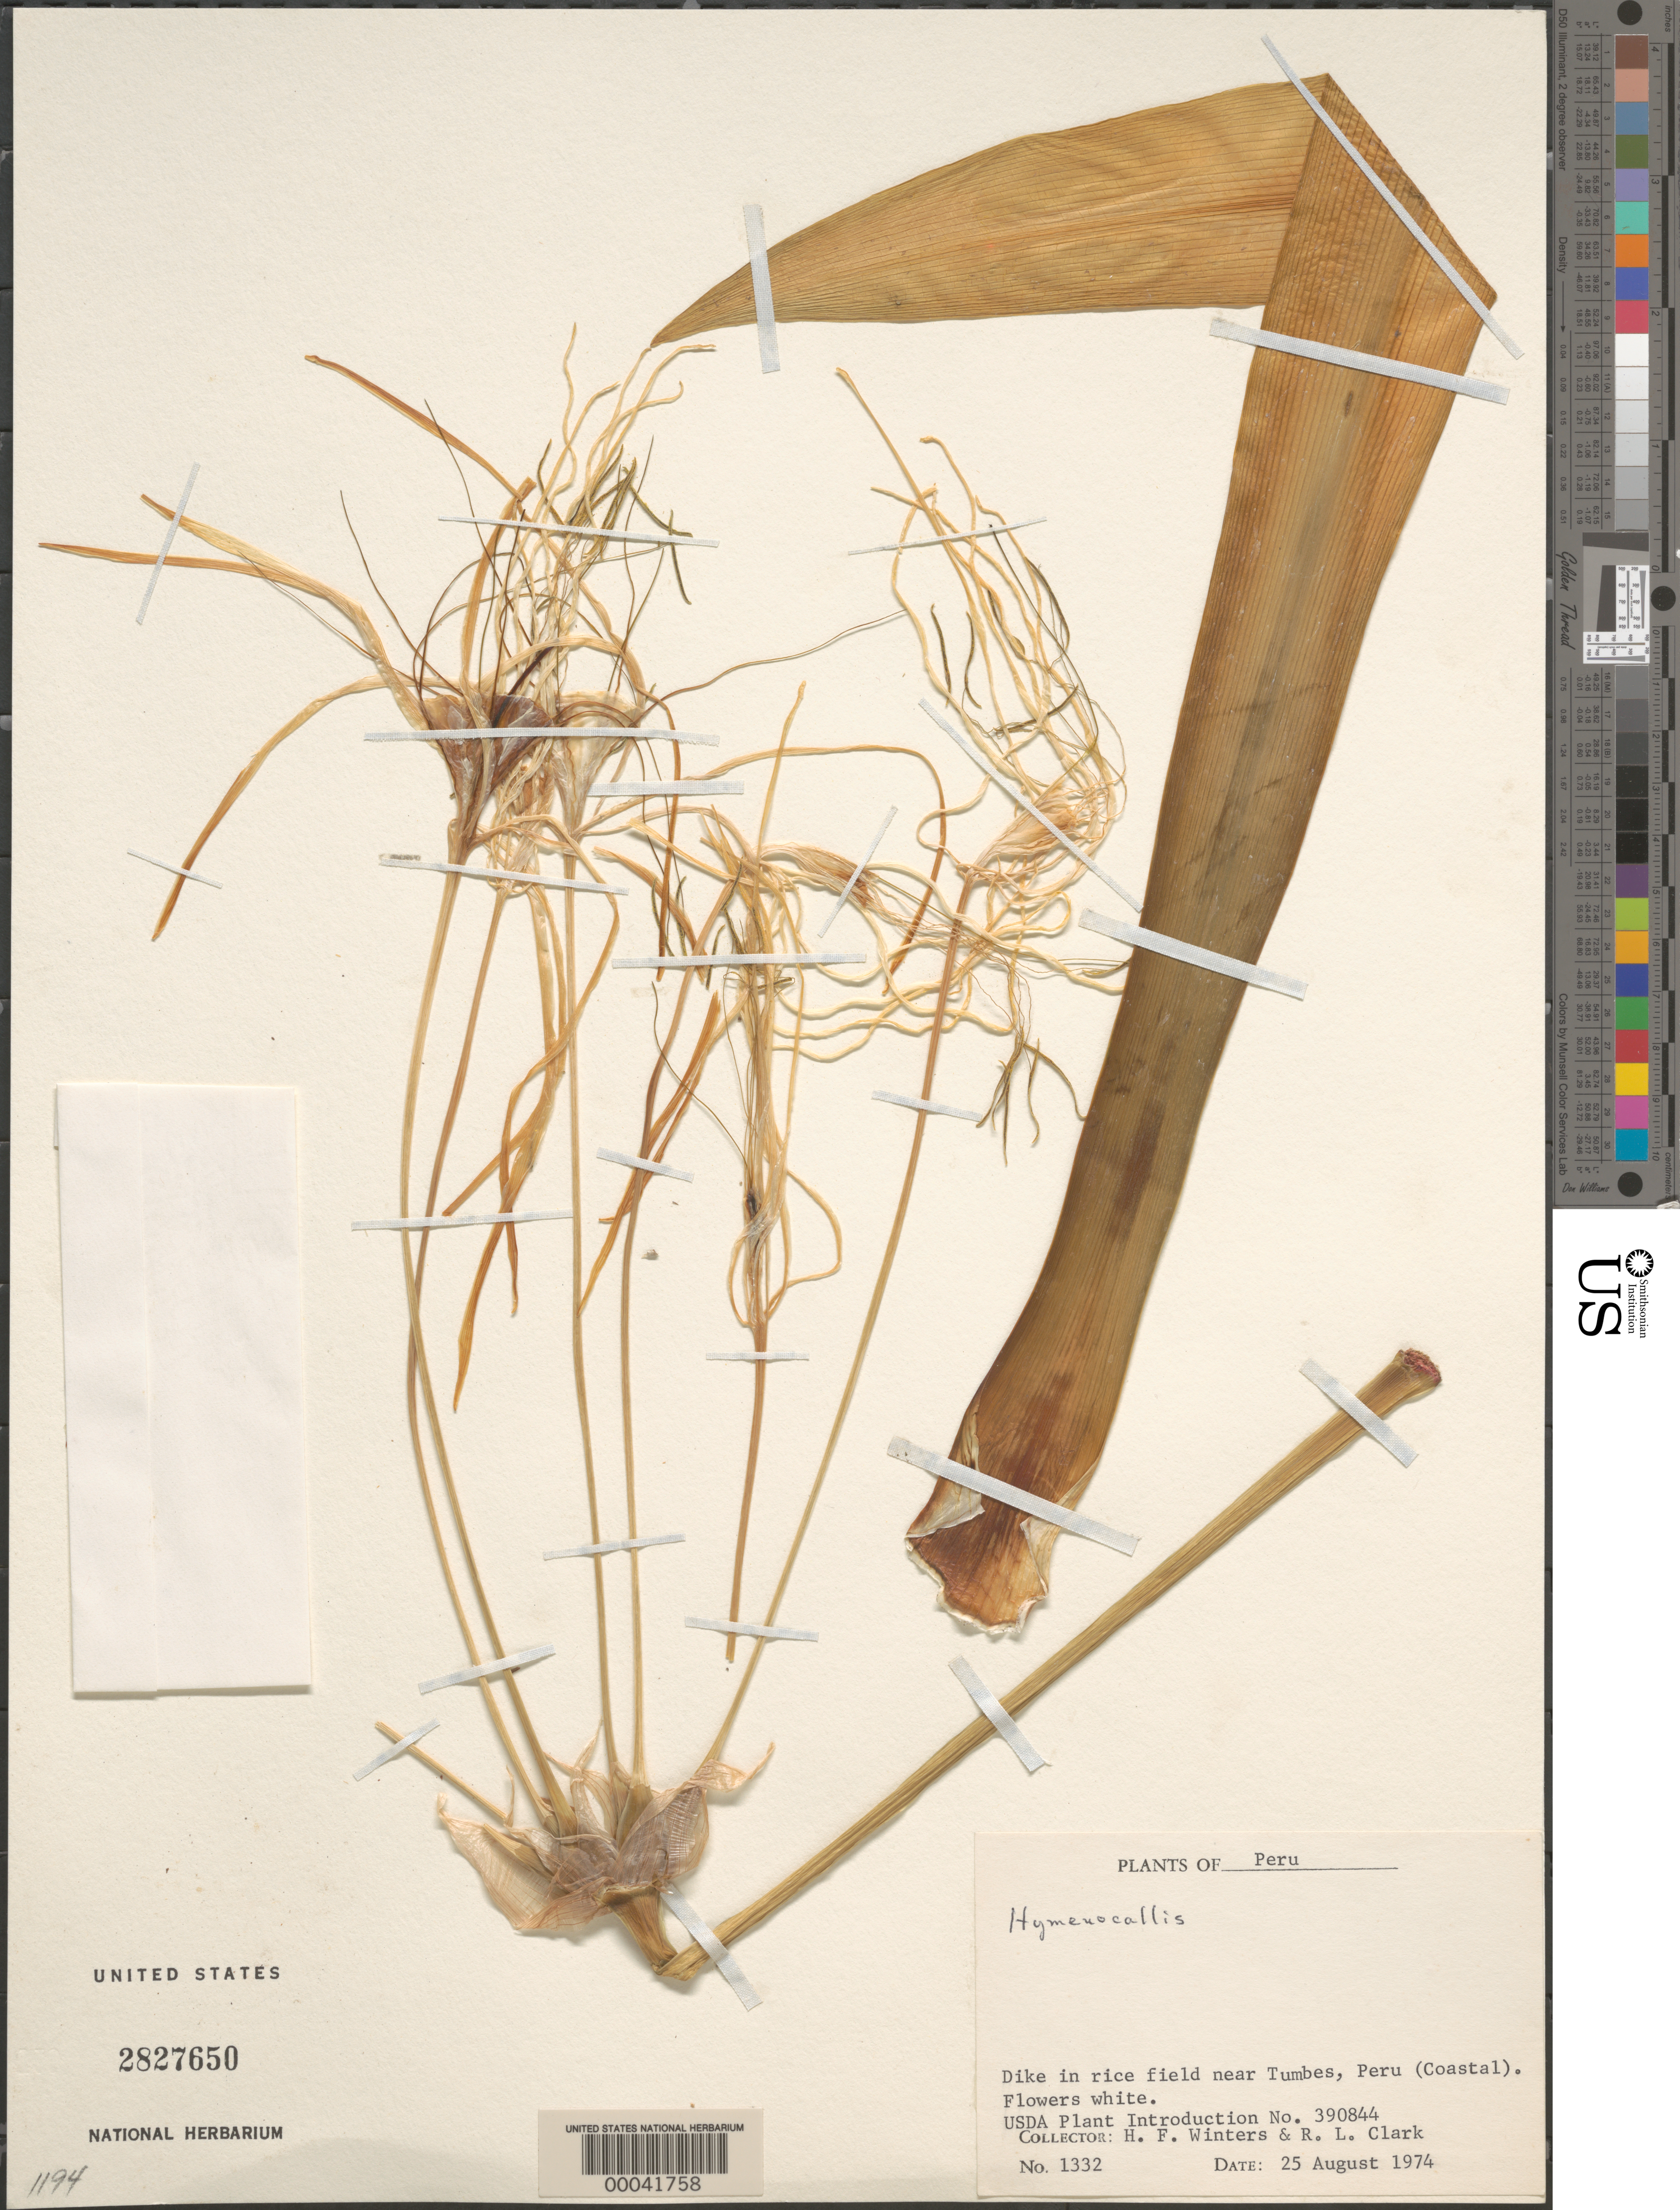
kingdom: Plantae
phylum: Tracheophyta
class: Liliopsida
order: Asparagales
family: Amaryllidaceae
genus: Hymenocallis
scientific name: Hymenocallis venezuelensis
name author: Traub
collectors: H. Winters & R. L. Clark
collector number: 1332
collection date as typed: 25 Aug 1974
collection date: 1974-08-25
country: Peru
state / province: Tumbes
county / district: Tumbes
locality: Near tumbes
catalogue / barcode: US 2827650